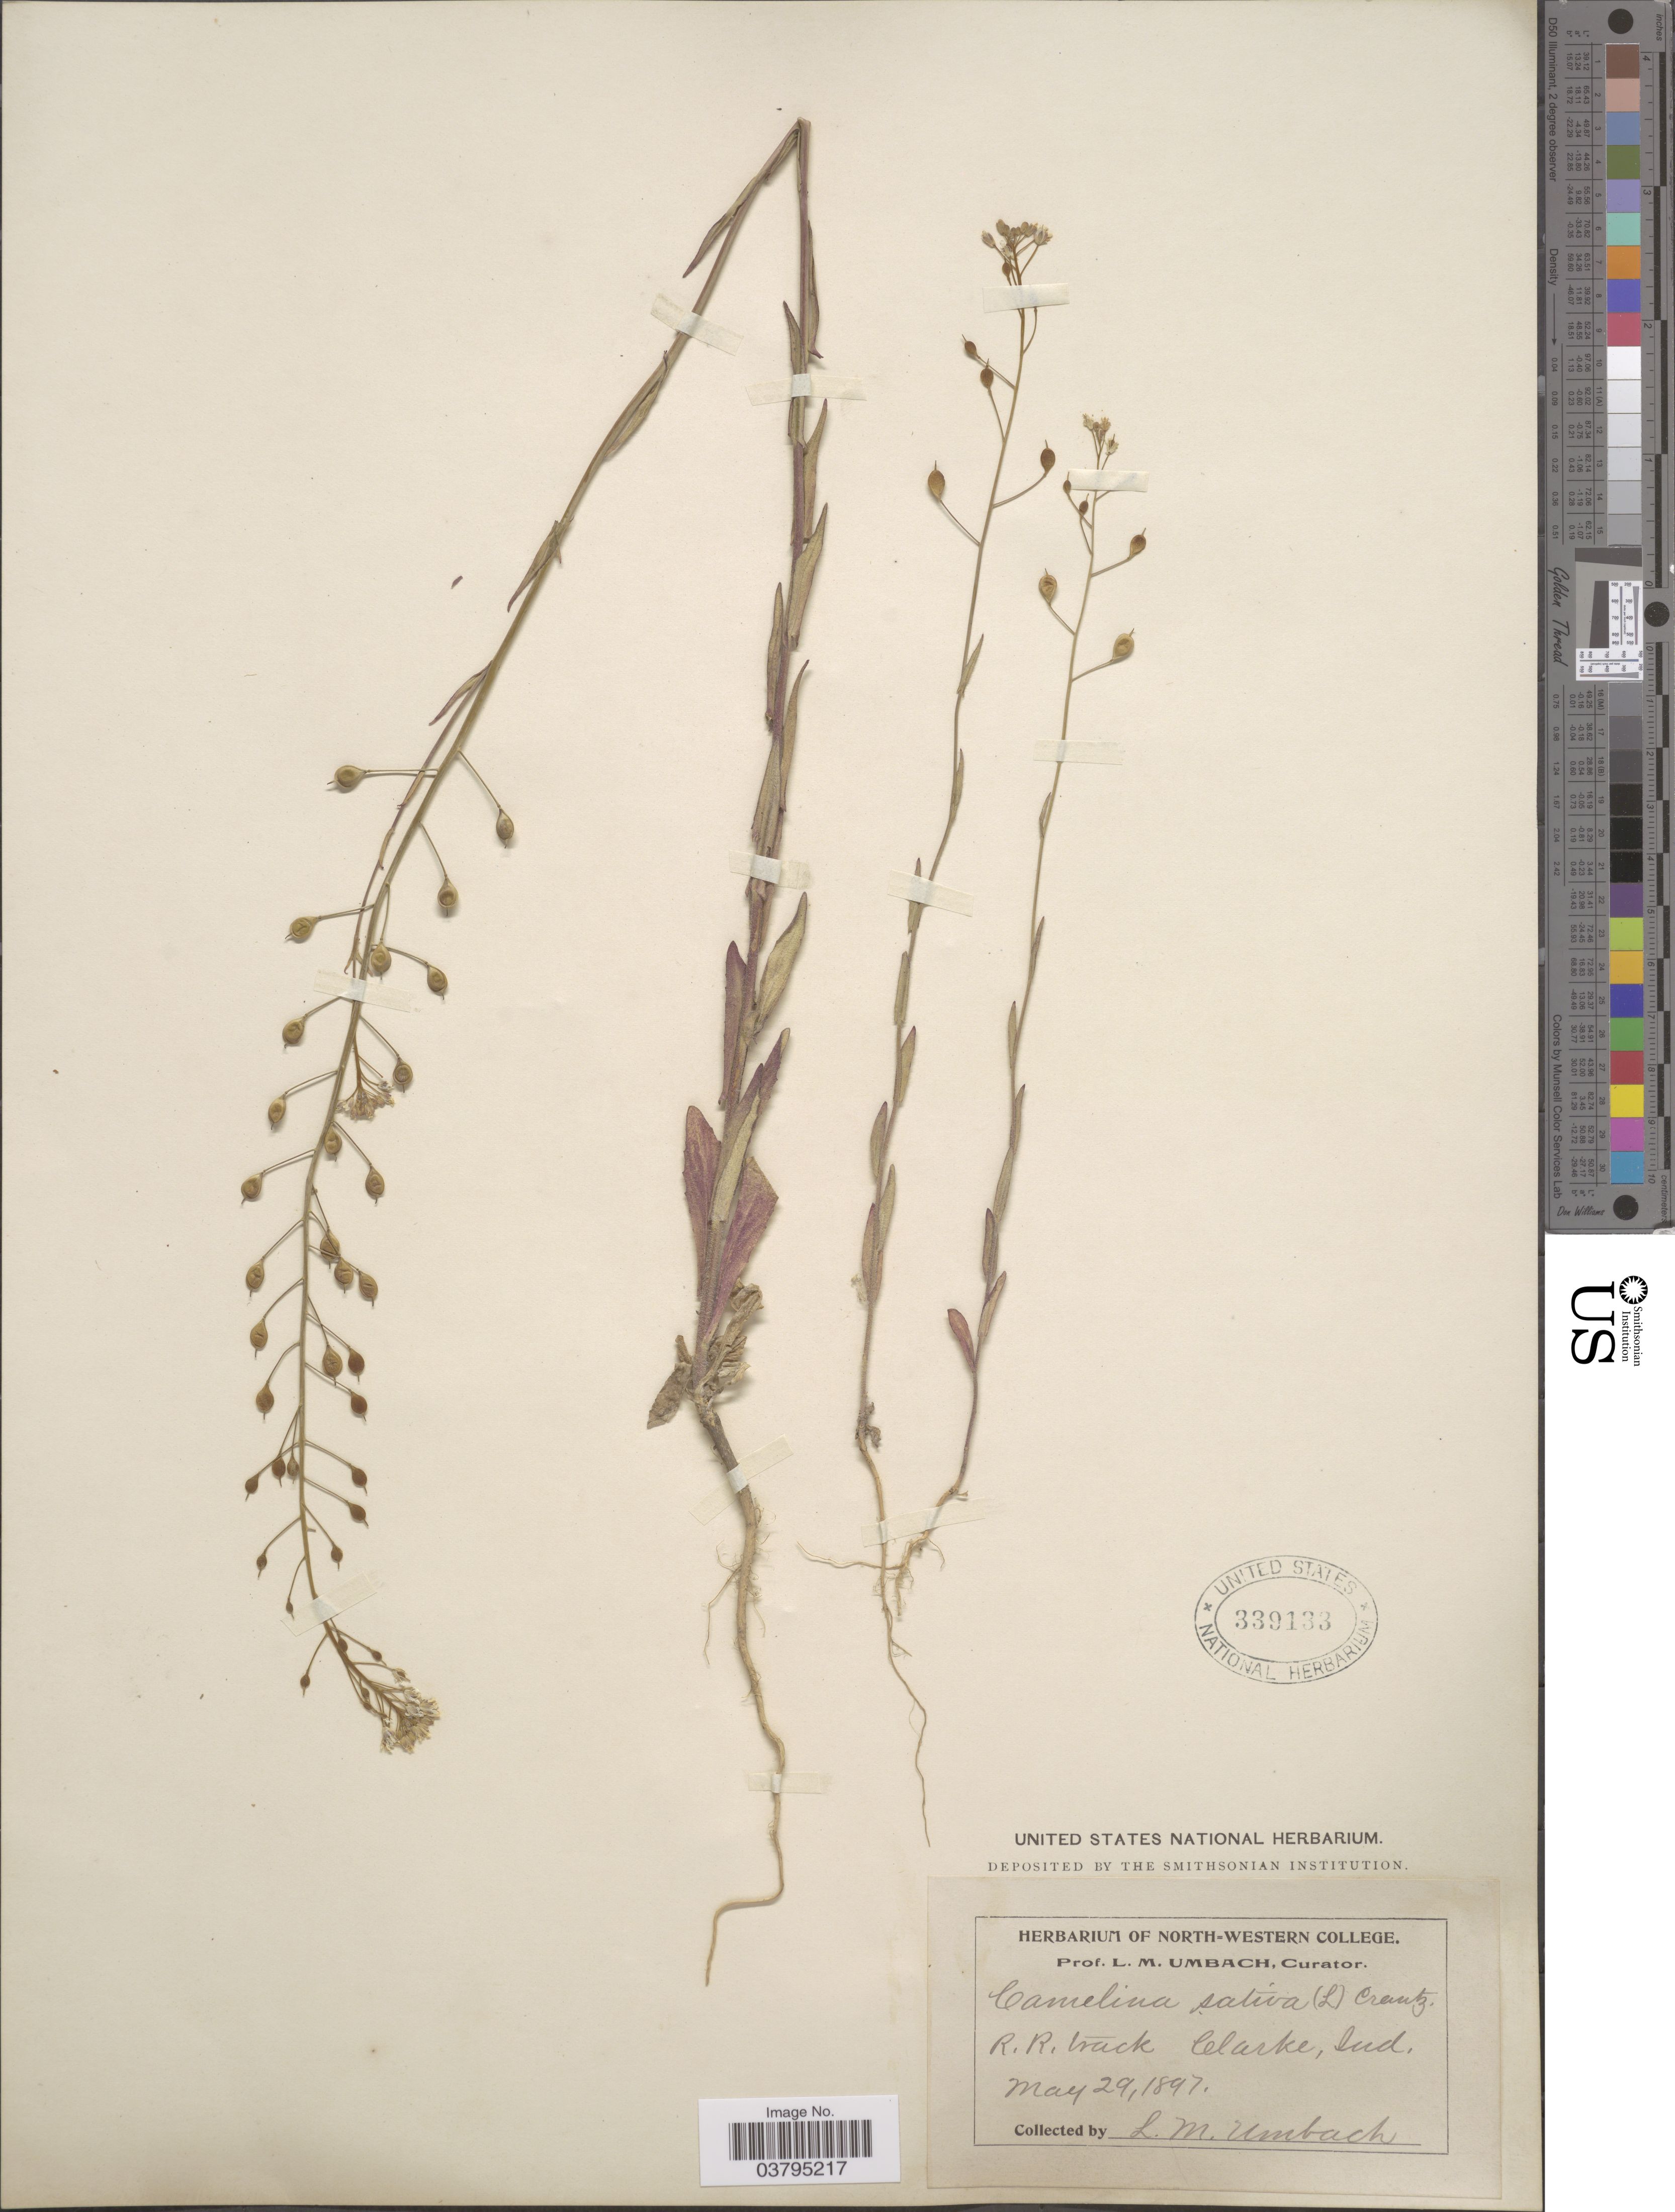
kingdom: Plantae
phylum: Tracheophyta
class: Magnoliopsida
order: Brassicales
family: Brassicaceae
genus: Camelina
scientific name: Camelina microcarpa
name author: DC.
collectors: L. M. Umbach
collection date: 1897-05-29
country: United States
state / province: Indiana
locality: R. R. track, Clarke.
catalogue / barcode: US 339133